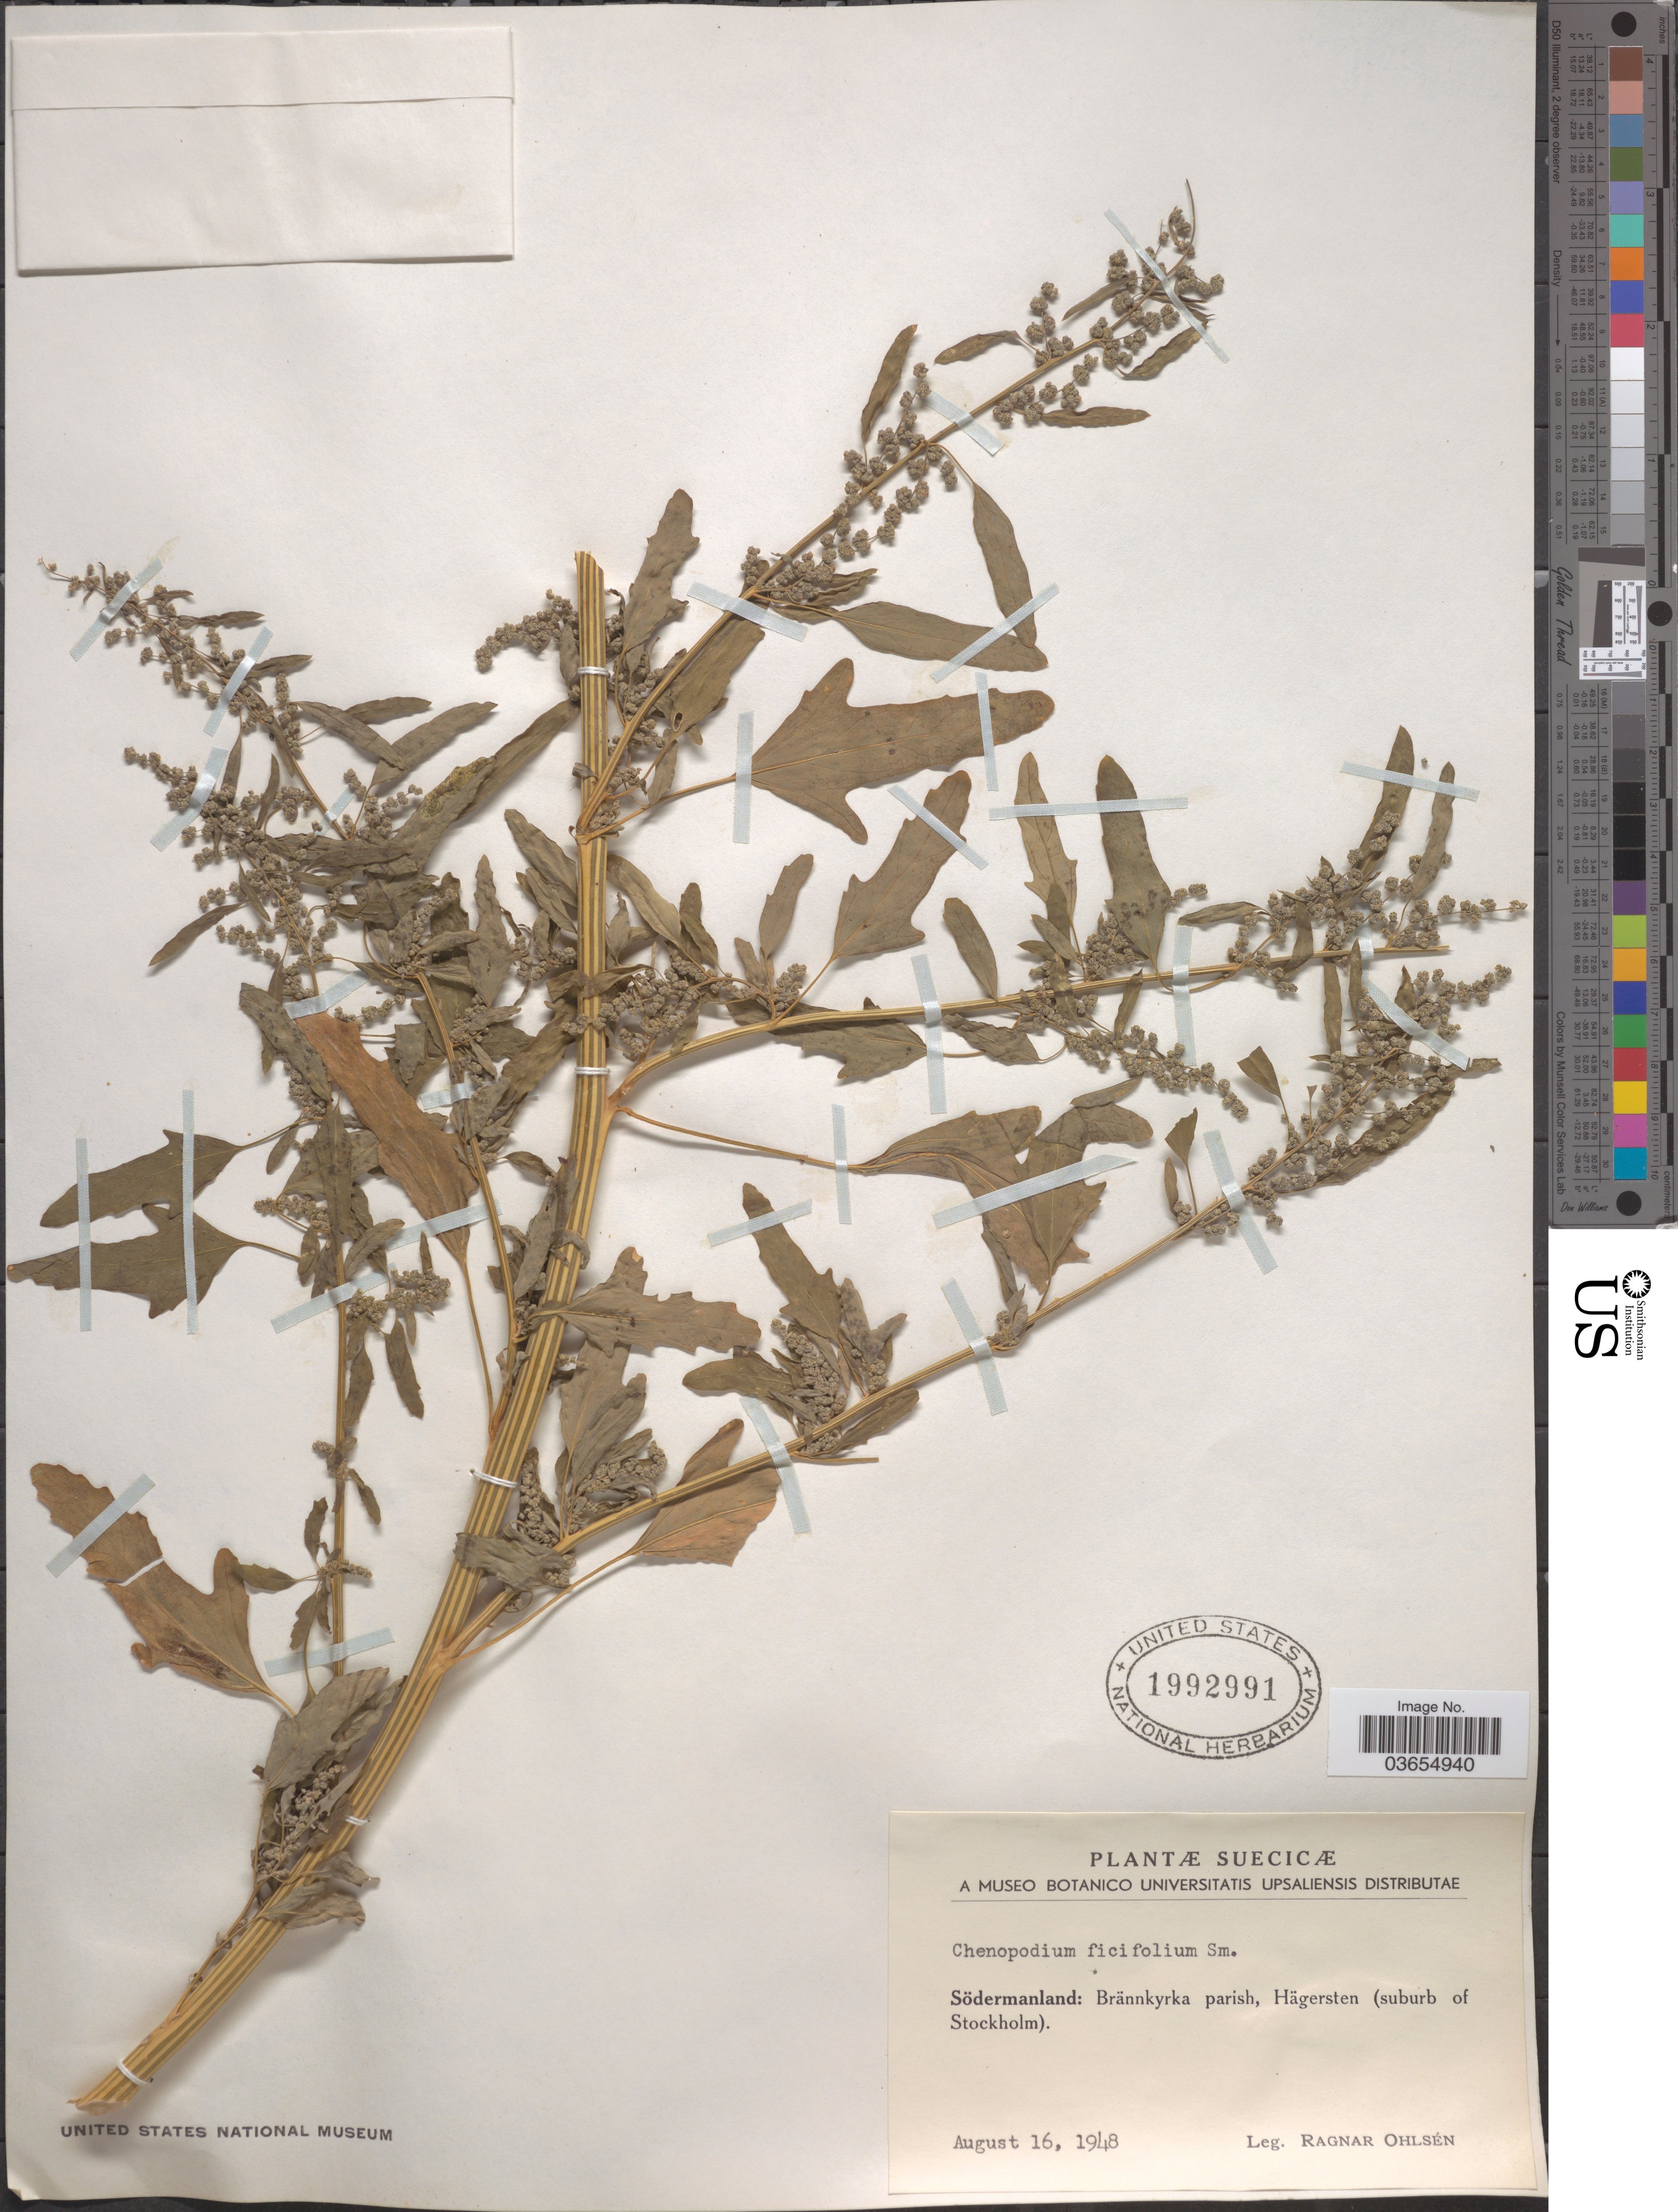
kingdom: Plantae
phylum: Tracheophyta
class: Magnoliopsida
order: Caryophyllales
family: Amaranthaceae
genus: Chenopodium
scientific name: Chenopodium ficifolium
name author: Sm.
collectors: R. Ohlsén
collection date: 1948-08-16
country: Sweden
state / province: Sodermanland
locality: Suecicæ. Södermanland: Brännkyrka parish, Hägersten (suburb of Stockholm).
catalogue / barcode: US 1992991